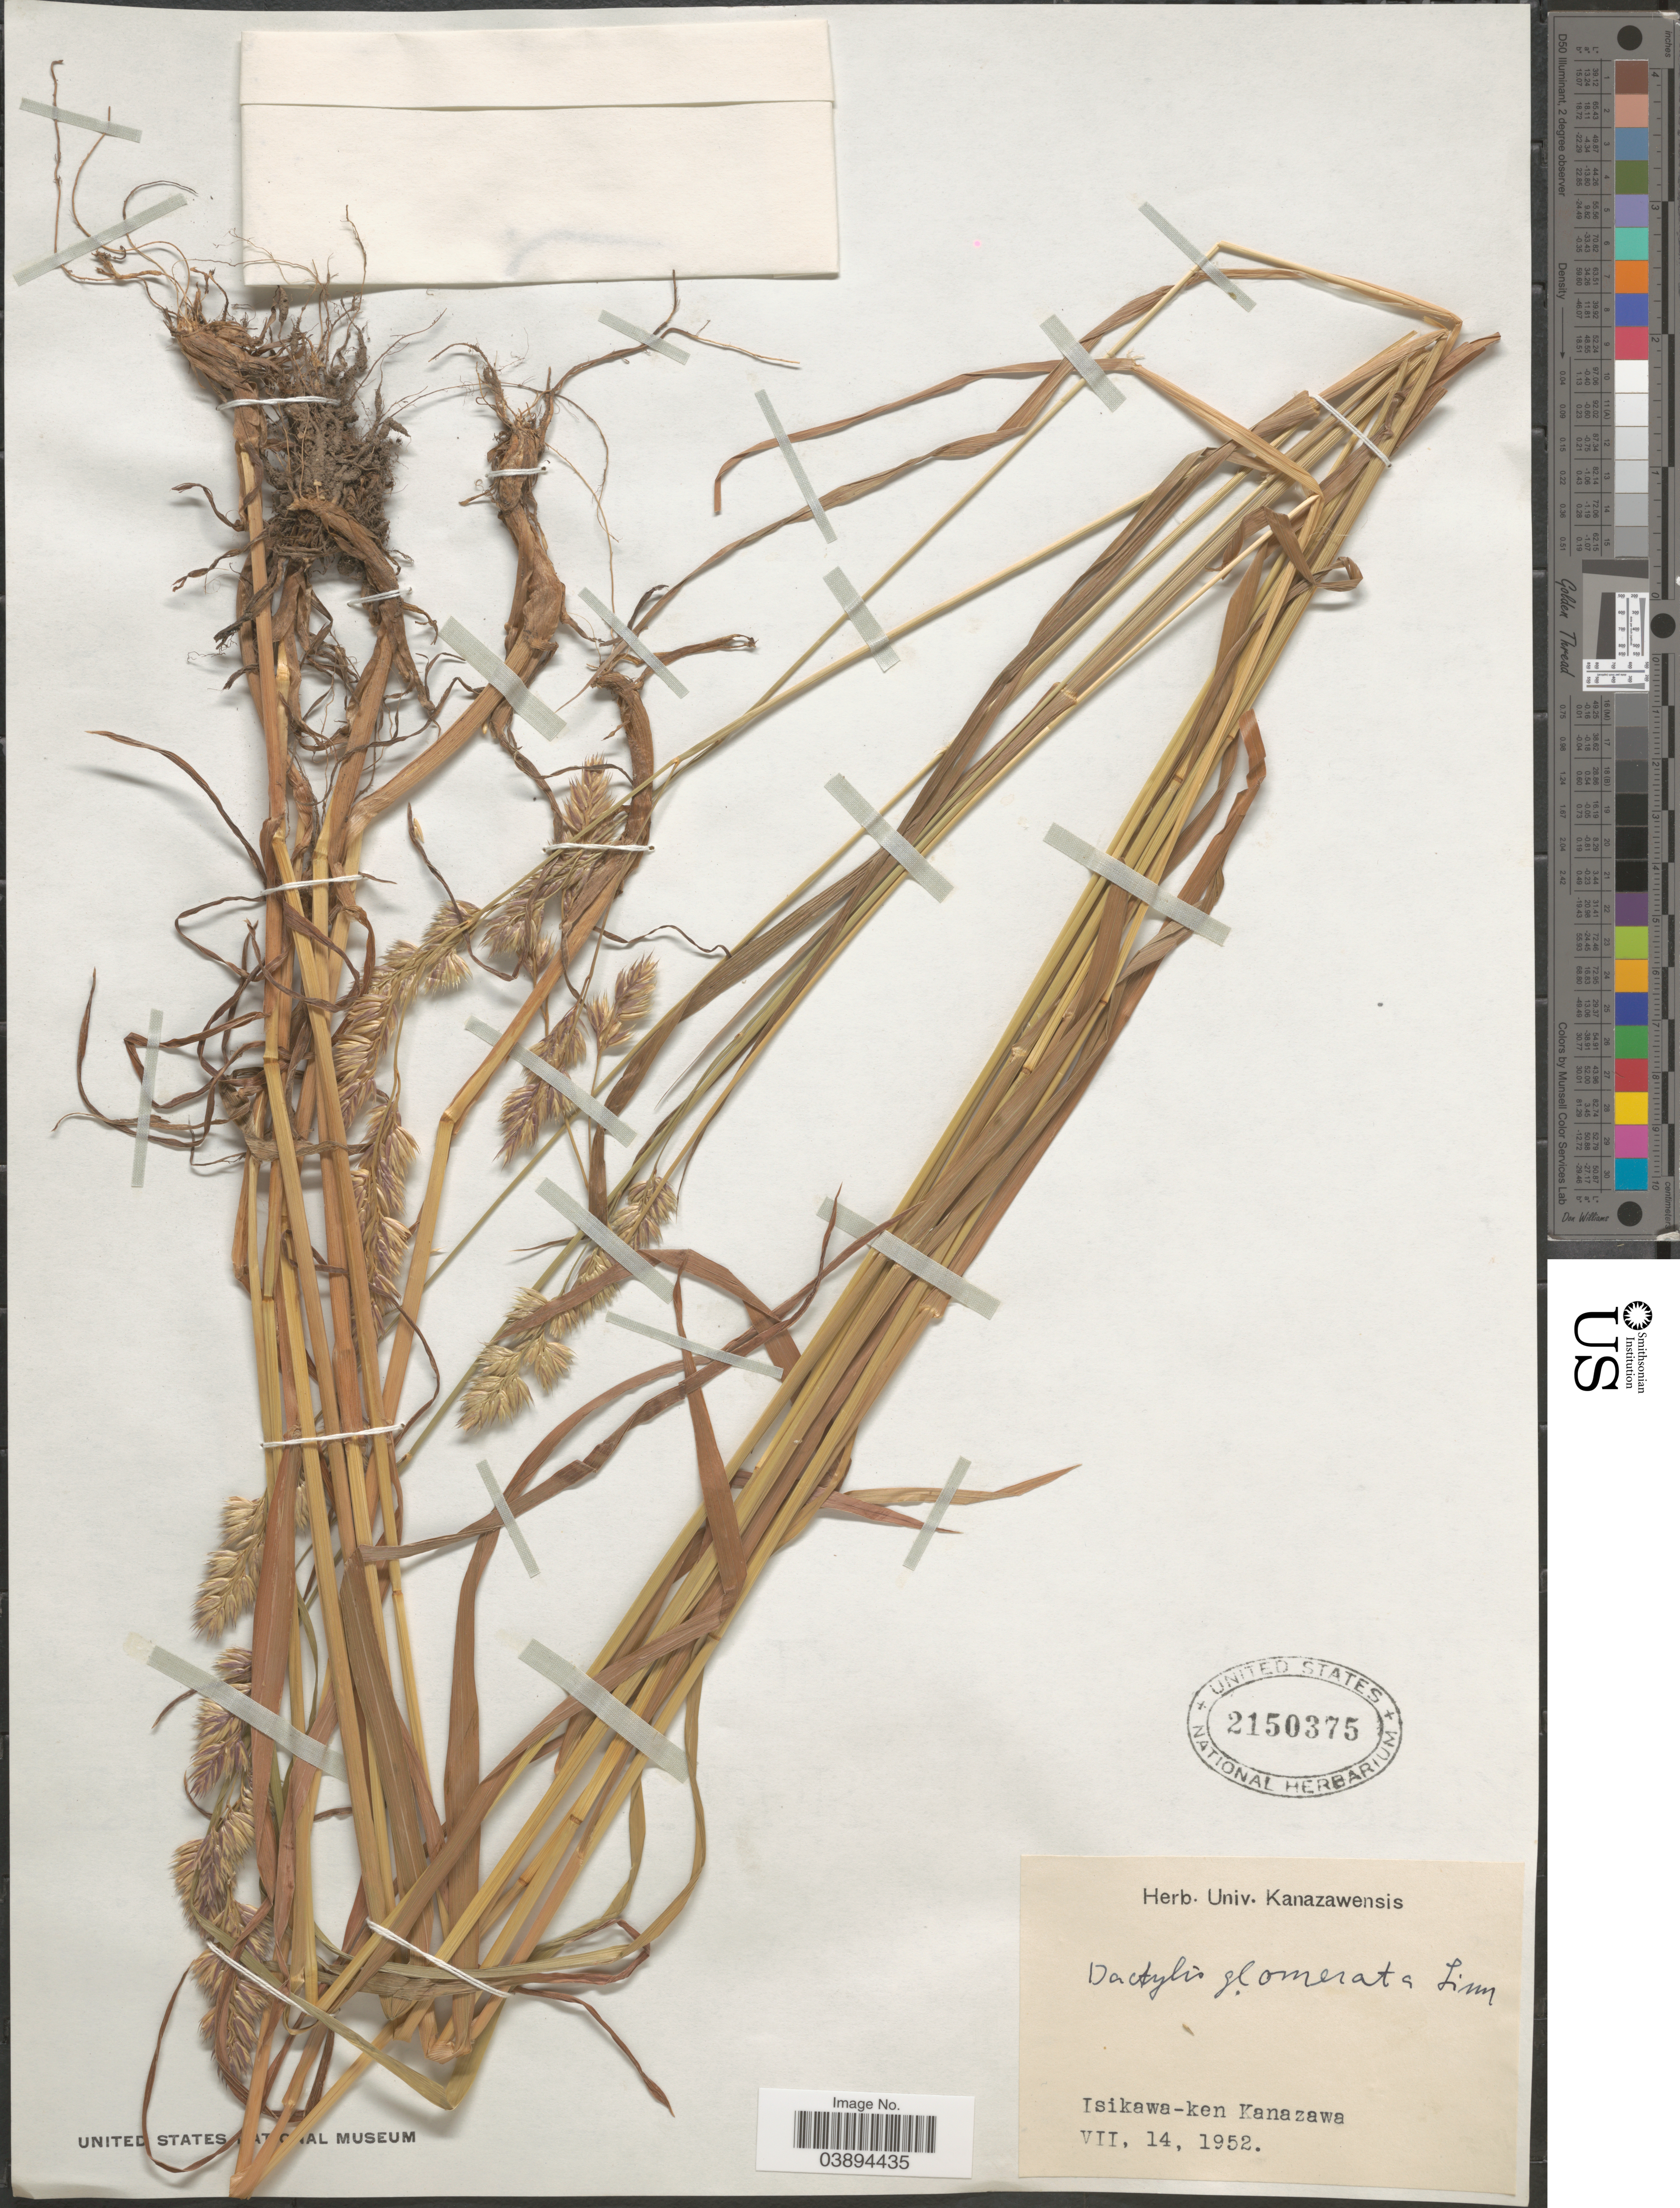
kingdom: Plantae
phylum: Tracheophyta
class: Liliopsida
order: Poales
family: Poaceae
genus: Dactylis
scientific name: Dactylis glomerata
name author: L.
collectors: Ex Herb. Univ. Kanazawensis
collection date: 1952-07-14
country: Japan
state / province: Isikawa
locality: Isikawa-ken Kanazawa.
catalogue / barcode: US 2150375